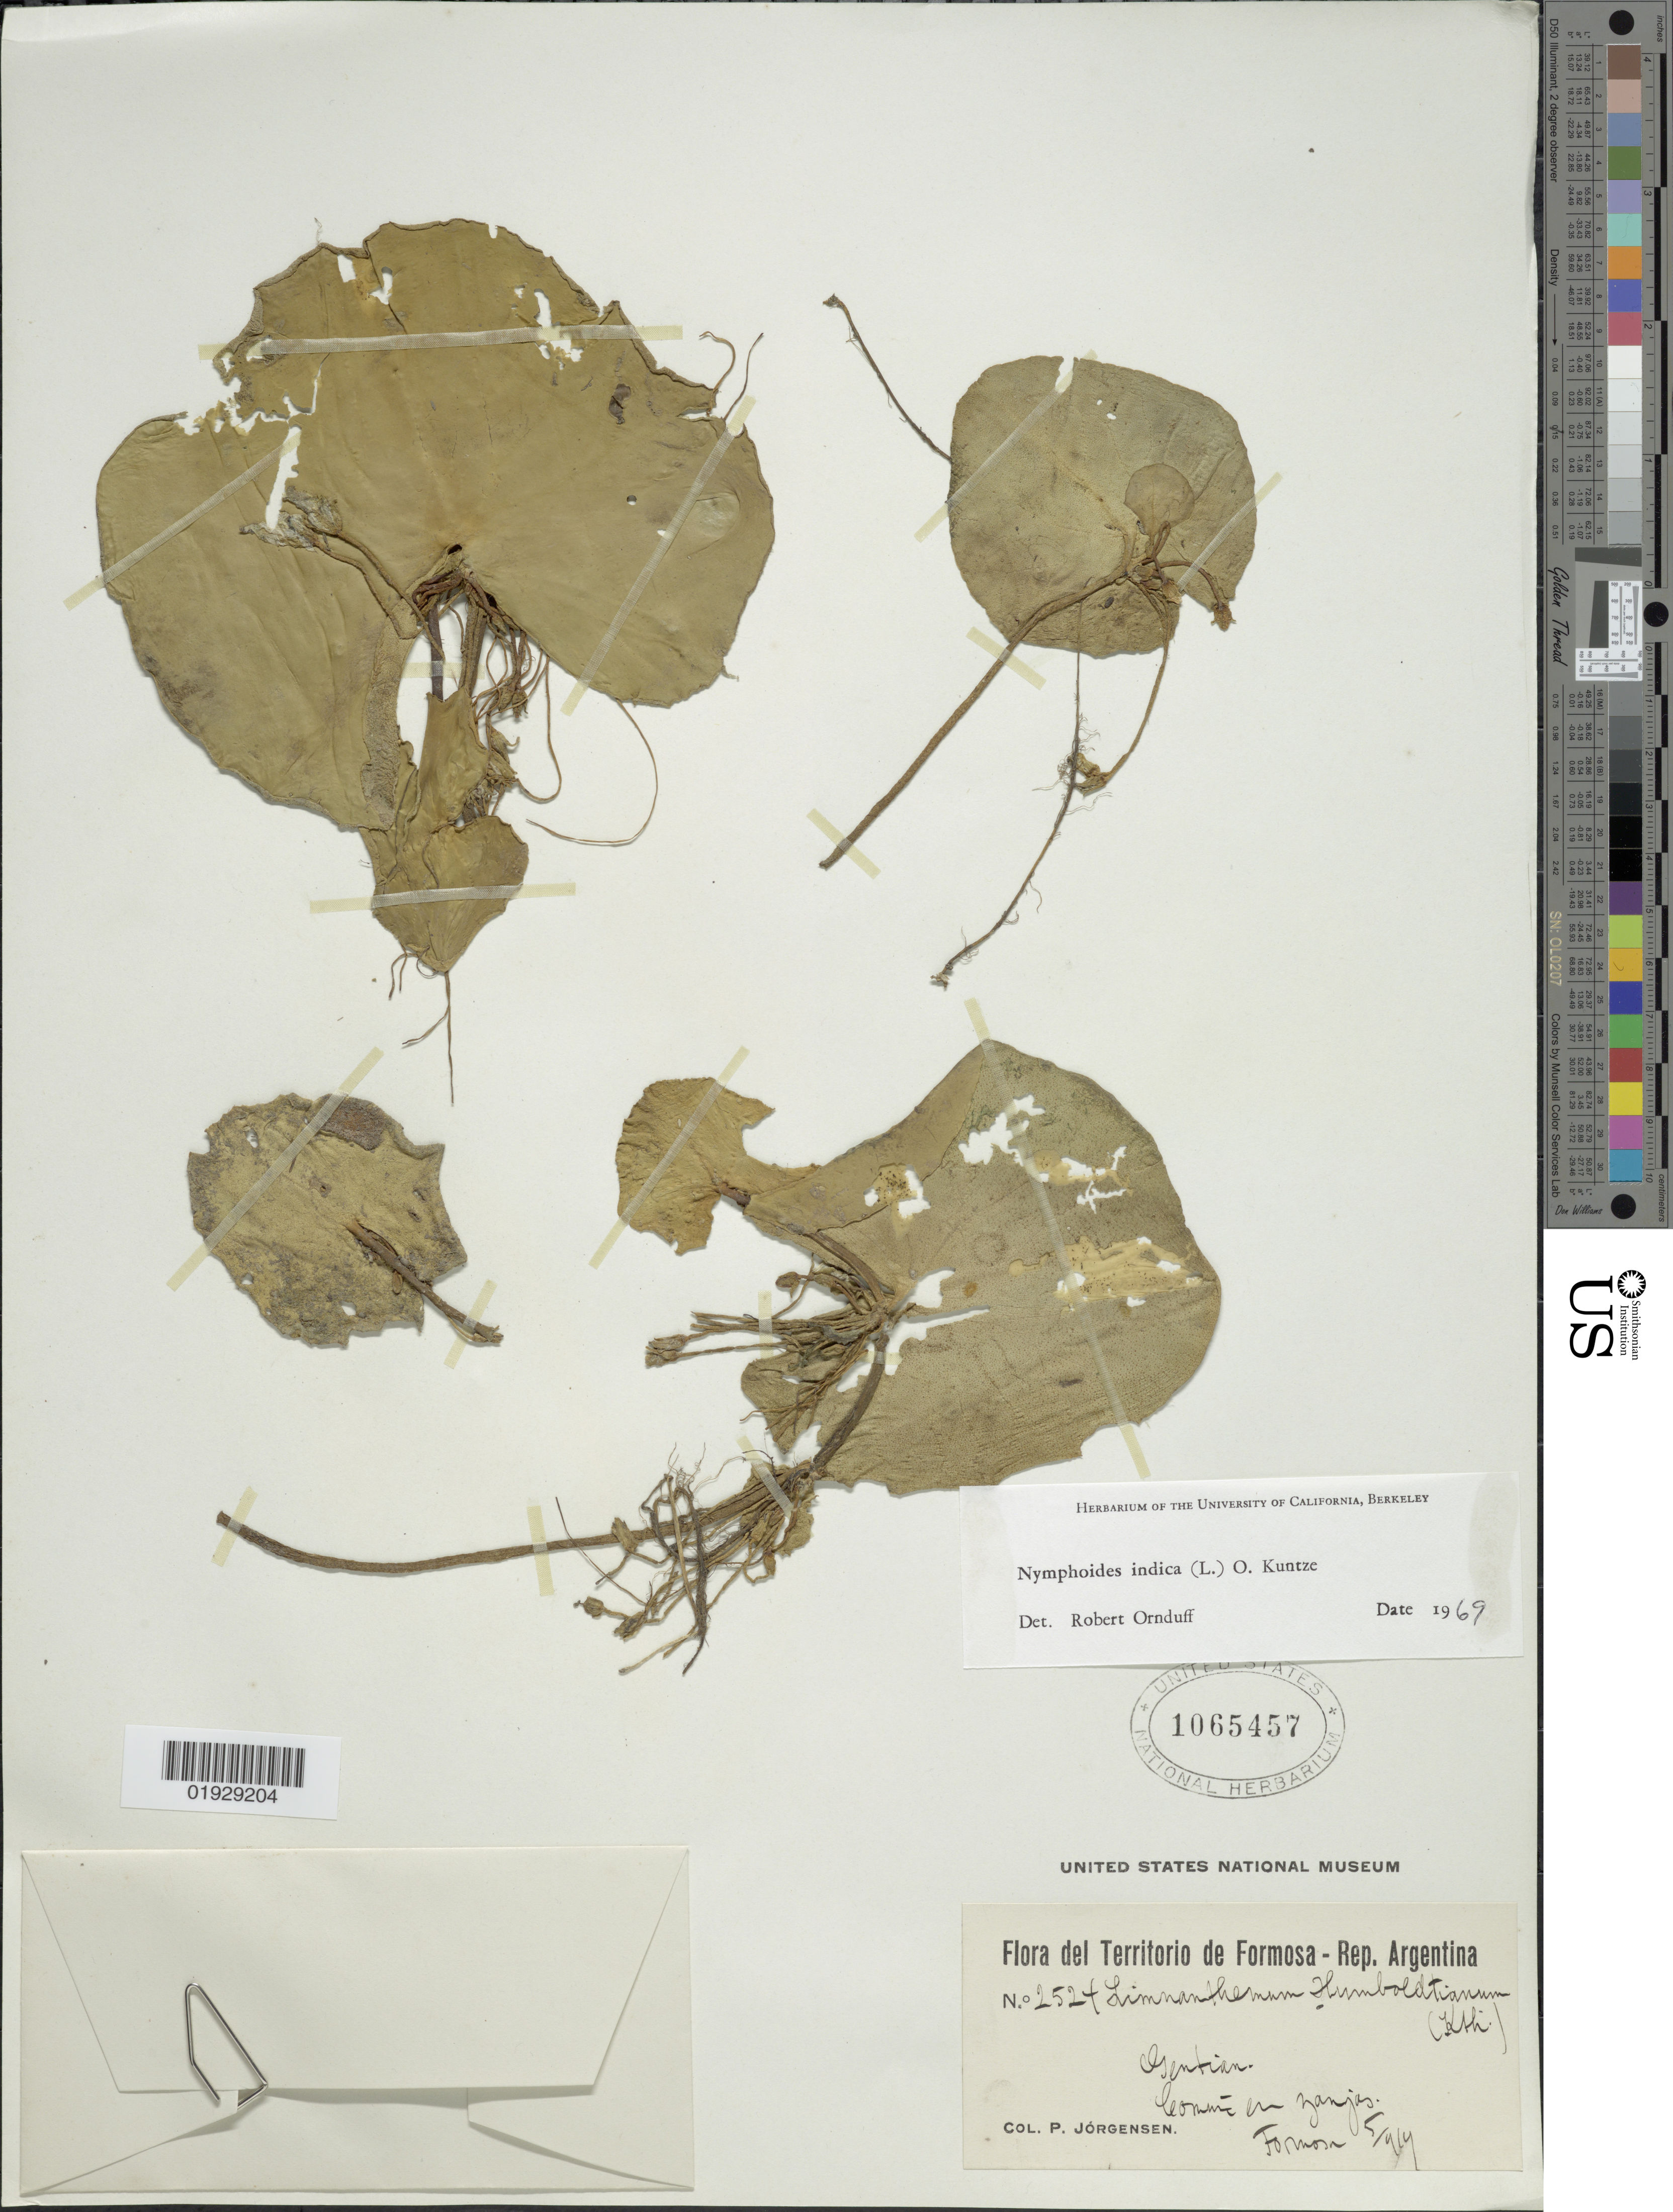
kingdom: Plantae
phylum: Tracheophyta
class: Magnoliopsida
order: Asterales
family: Menyanthaceae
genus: Nymphoides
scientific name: Nymphoides indica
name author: (L.) Kuntze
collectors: P. Jörgensen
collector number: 2524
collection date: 1919-05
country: Argentina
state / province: Formosa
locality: Territorio de Formosa - Rep. Argentina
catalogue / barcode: US 1065457